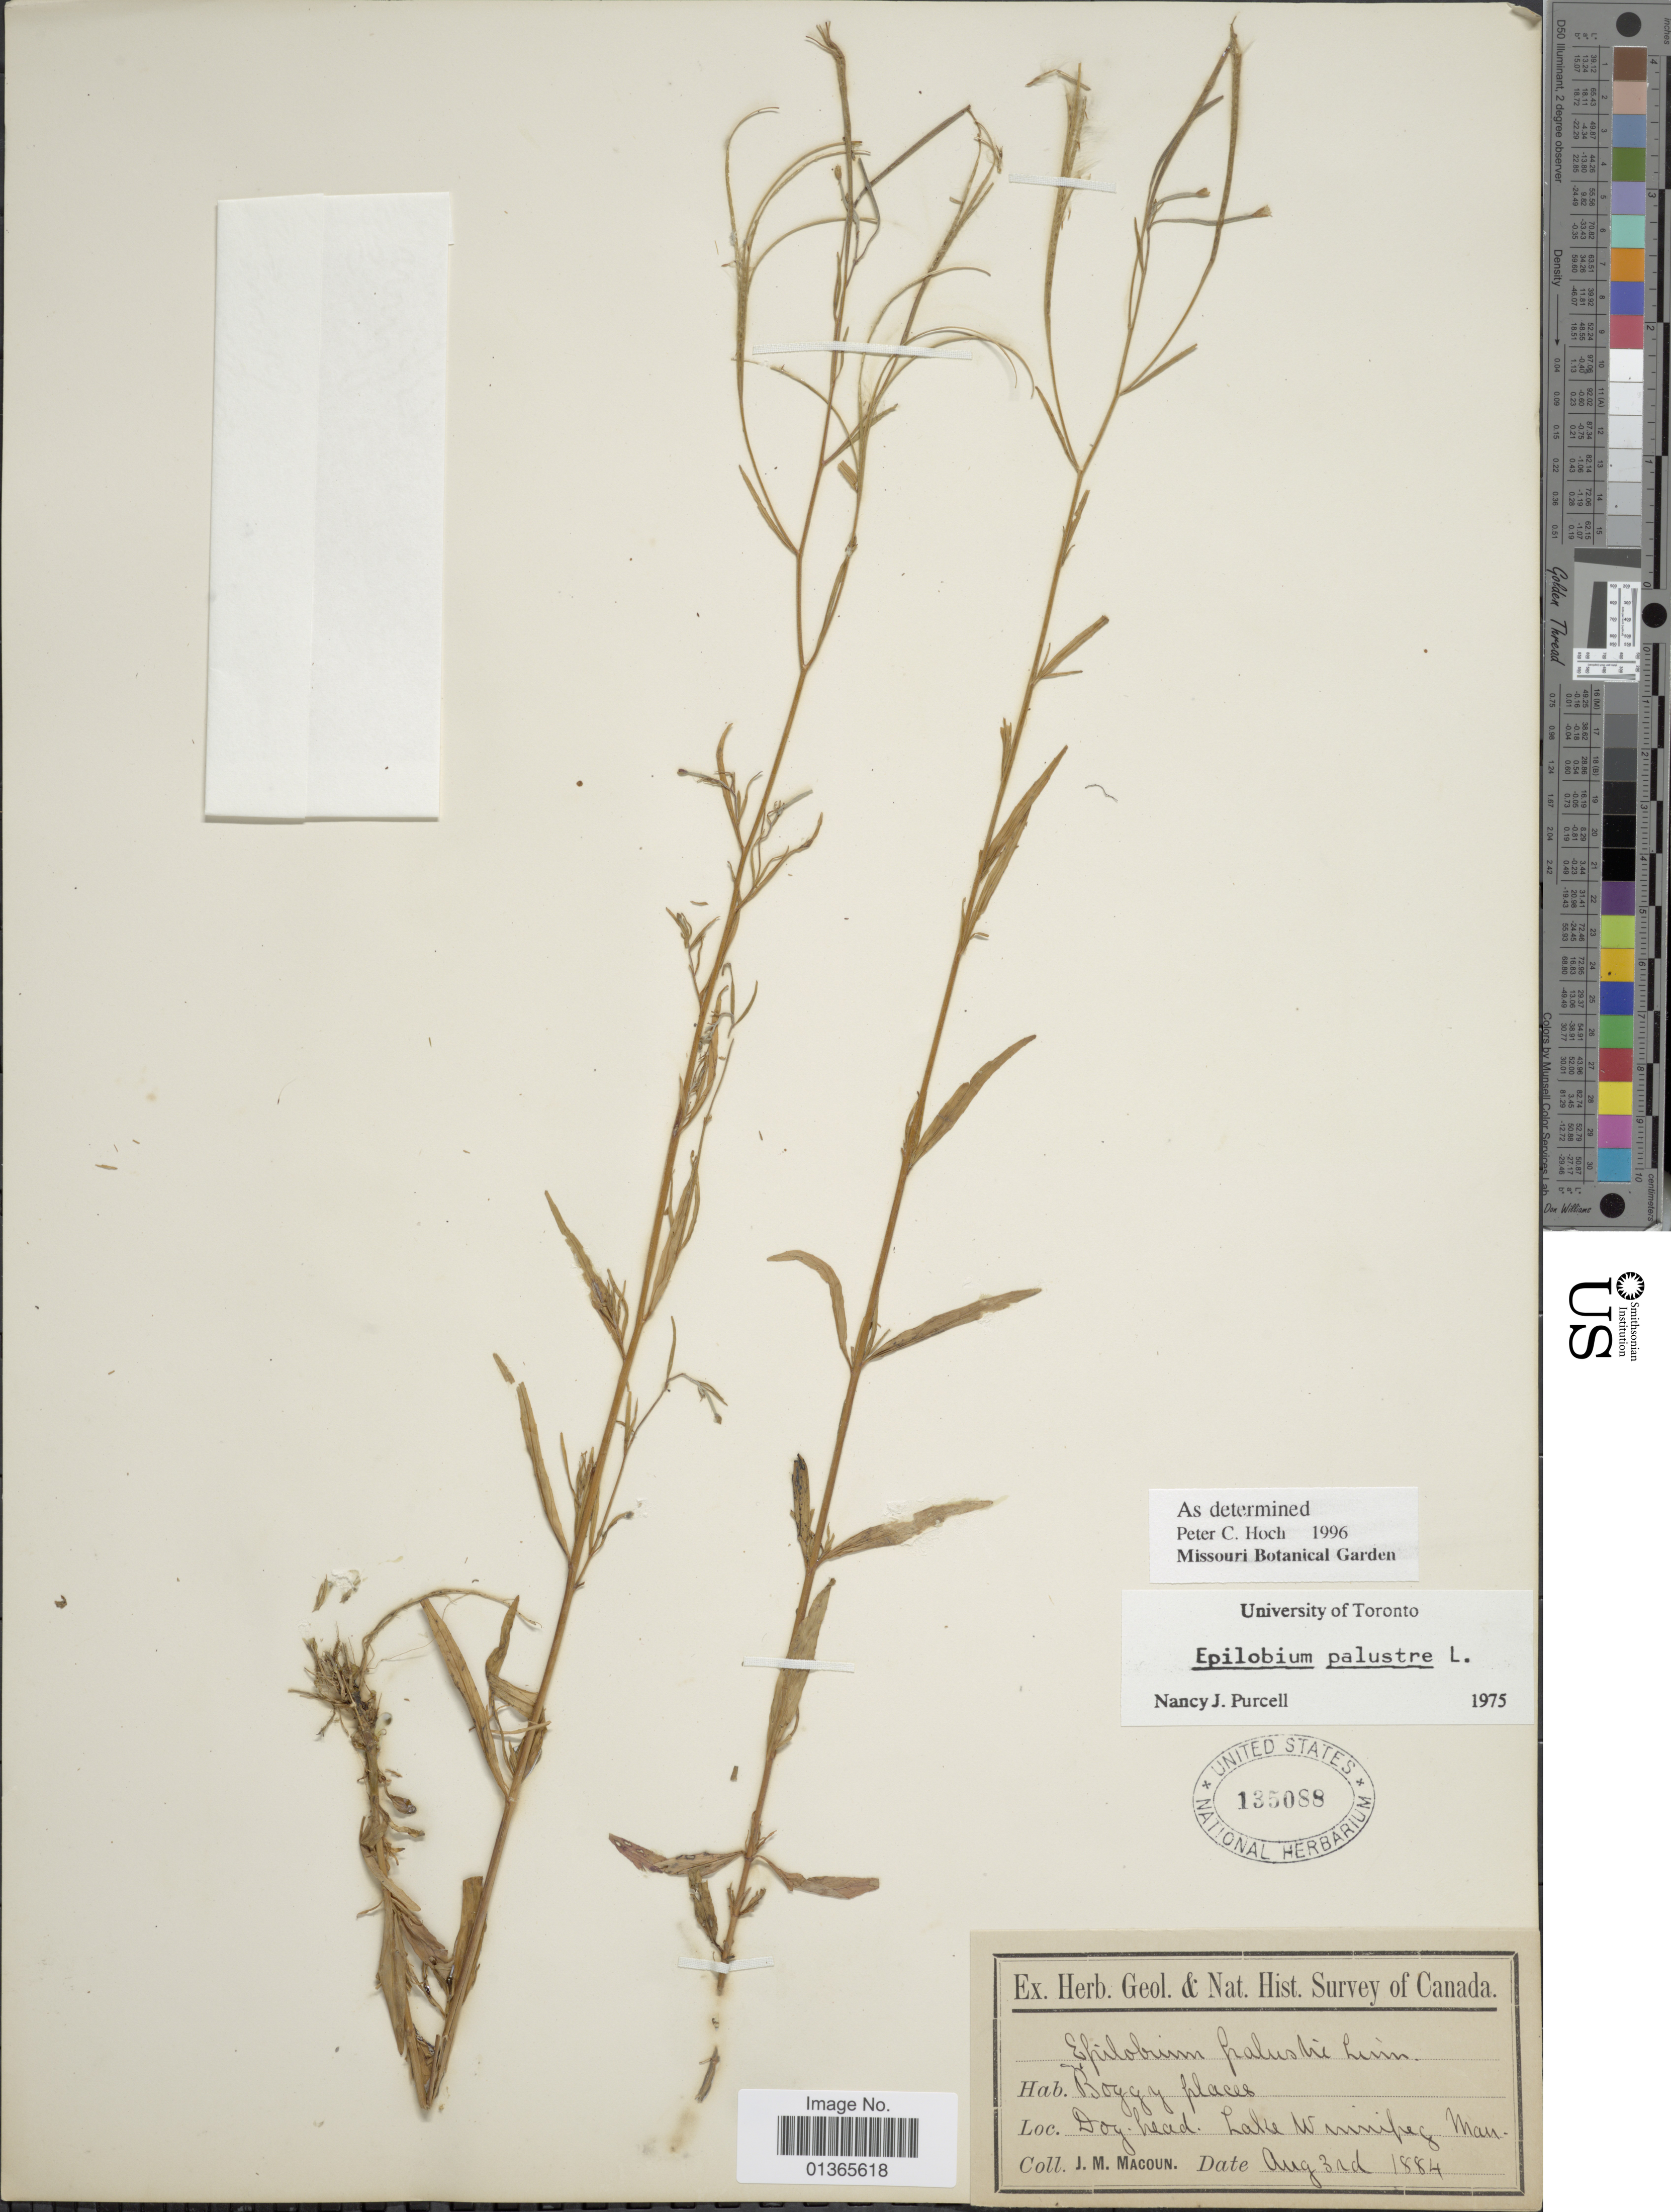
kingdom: Plantae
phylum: Tracheophyta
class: Magnoliopsida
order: Myrtales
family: Onagraceae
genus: Epilobium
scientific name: Epilobium palustre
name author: L.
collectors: J. Macoun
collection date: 1884-08-03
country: Canada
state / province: Manitoba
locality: Dog head Lake Winnipeg,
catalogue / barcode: US 135088